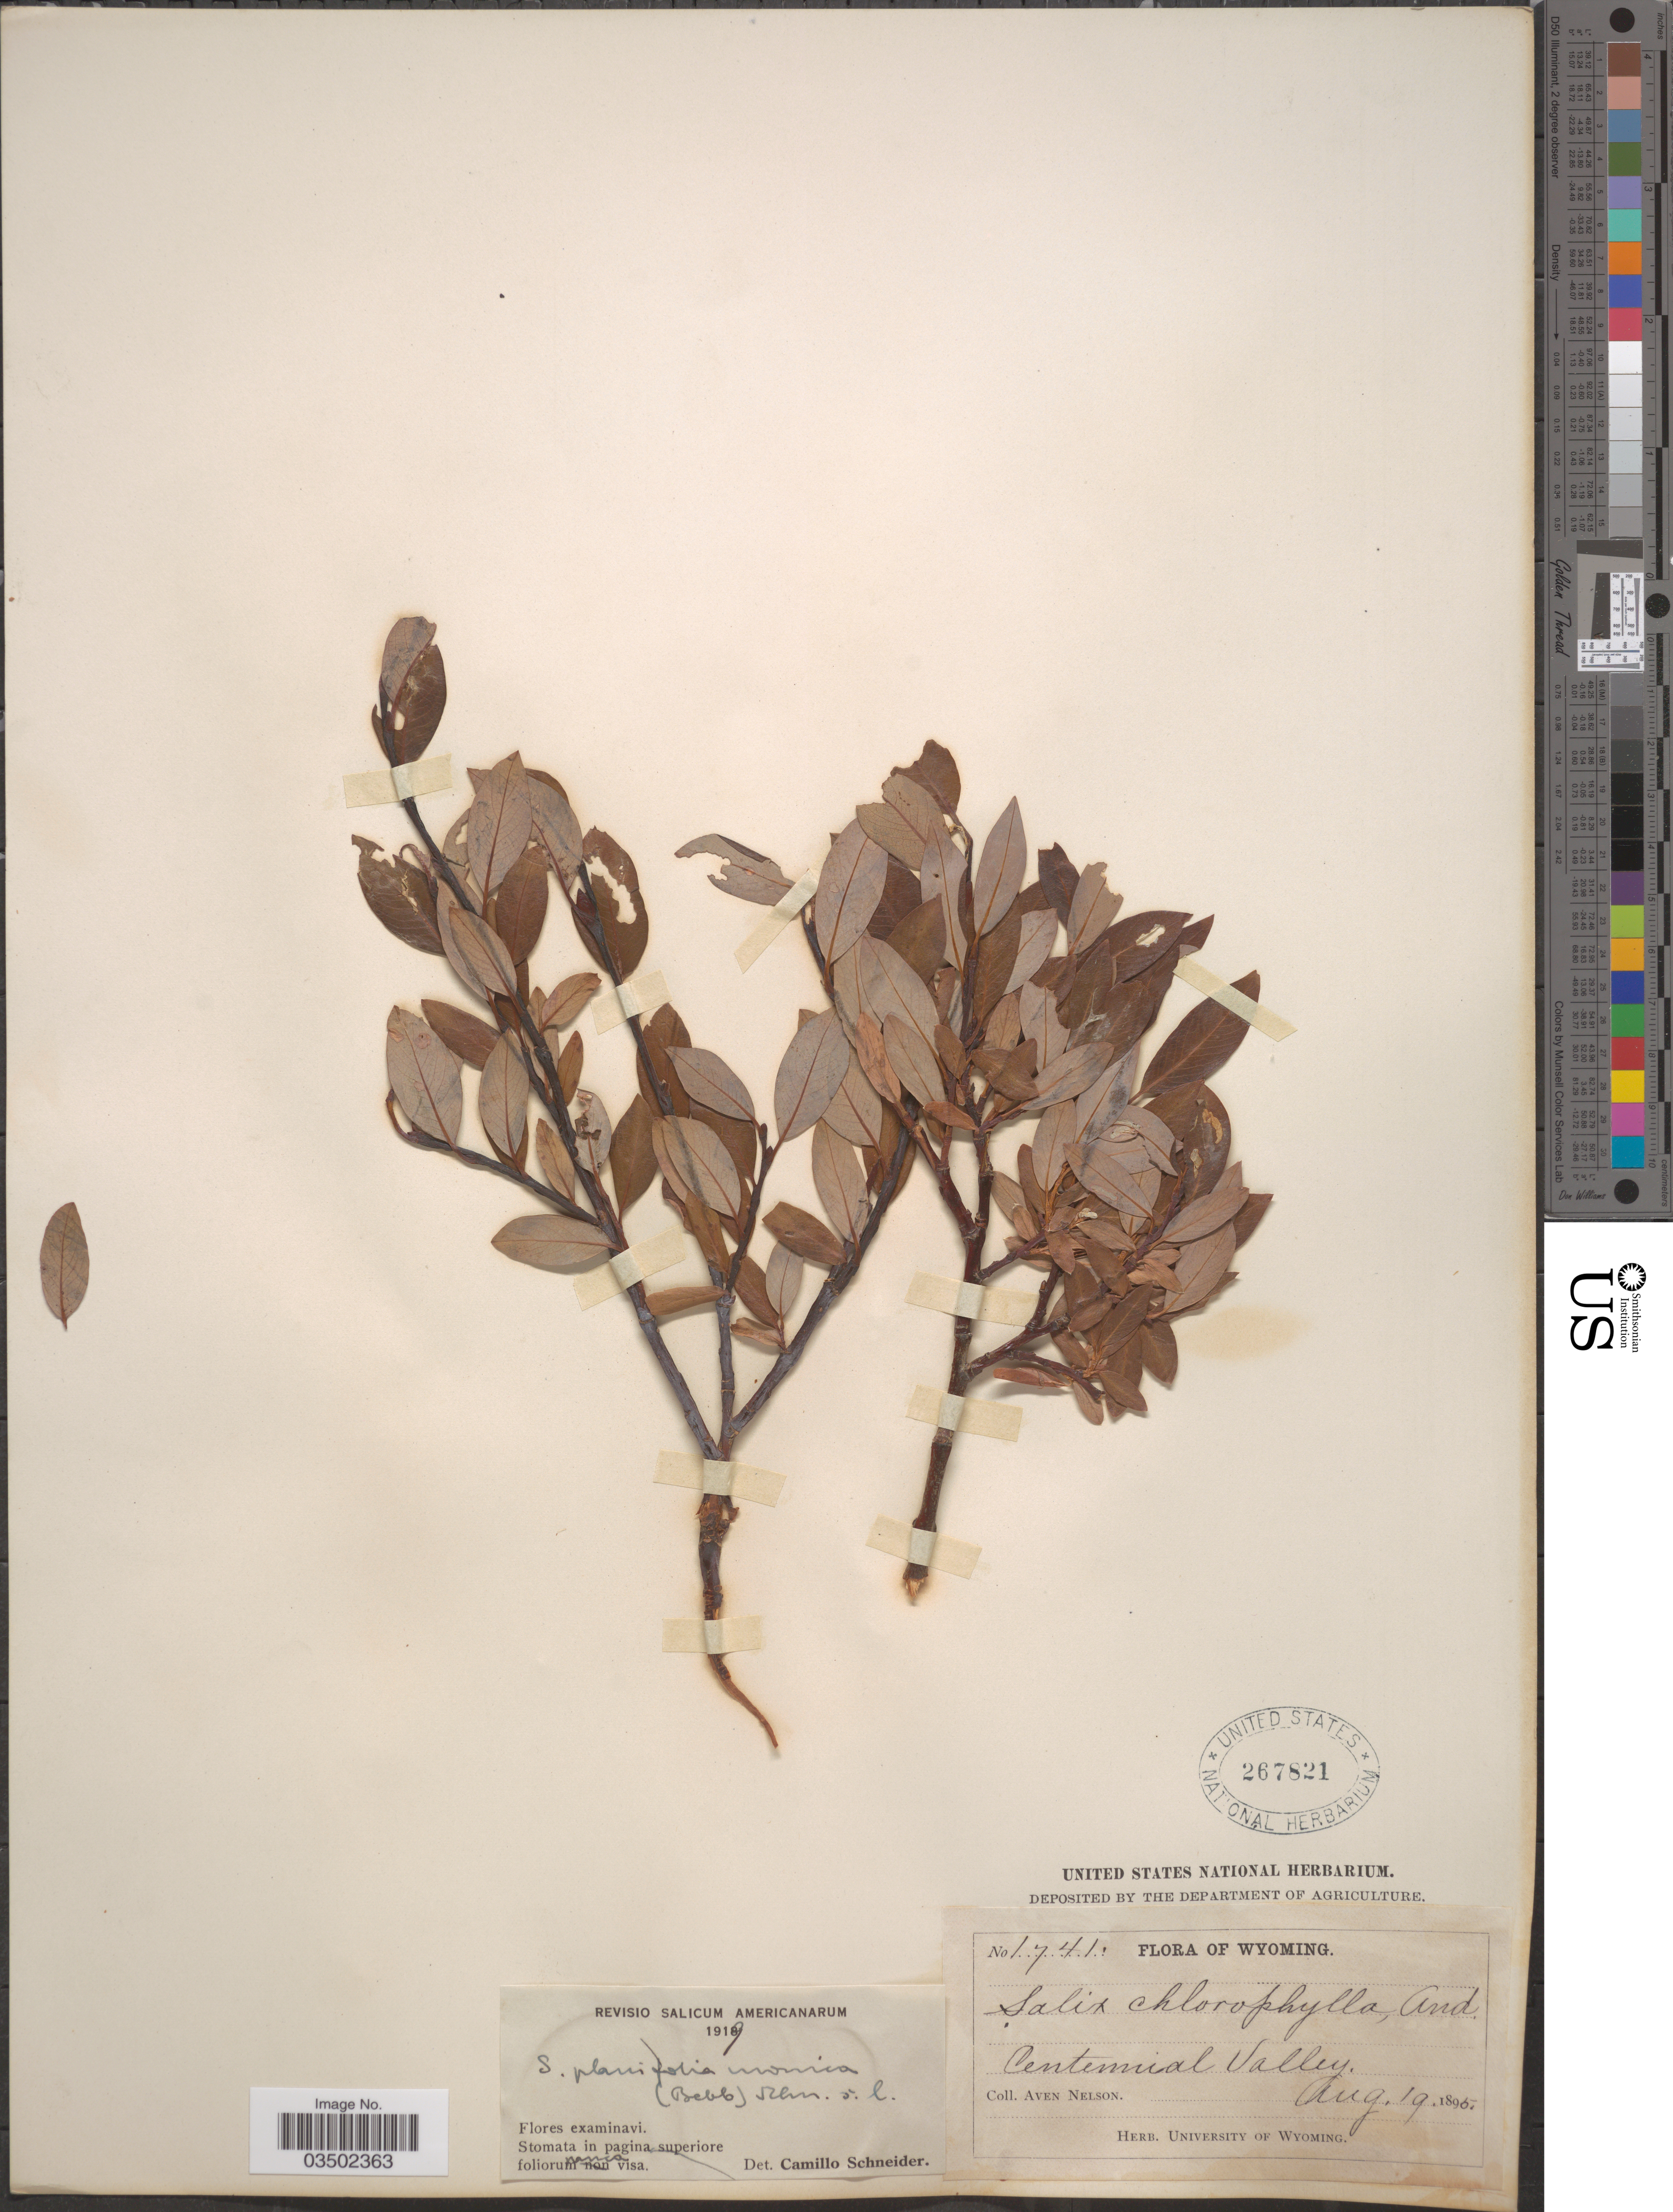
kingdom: Plantae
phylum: Tracheophyta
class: Magnoliopsida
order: Malpighiales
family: Salicaceae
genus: Salix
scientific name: Salix planifolia var. monica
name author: (Bebb) C.K. Schneid.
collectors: A. Nelson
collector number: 1741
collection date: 1895-08-19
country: United States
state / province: Wyoming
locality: Centennial Valley.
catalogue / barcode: US 267821